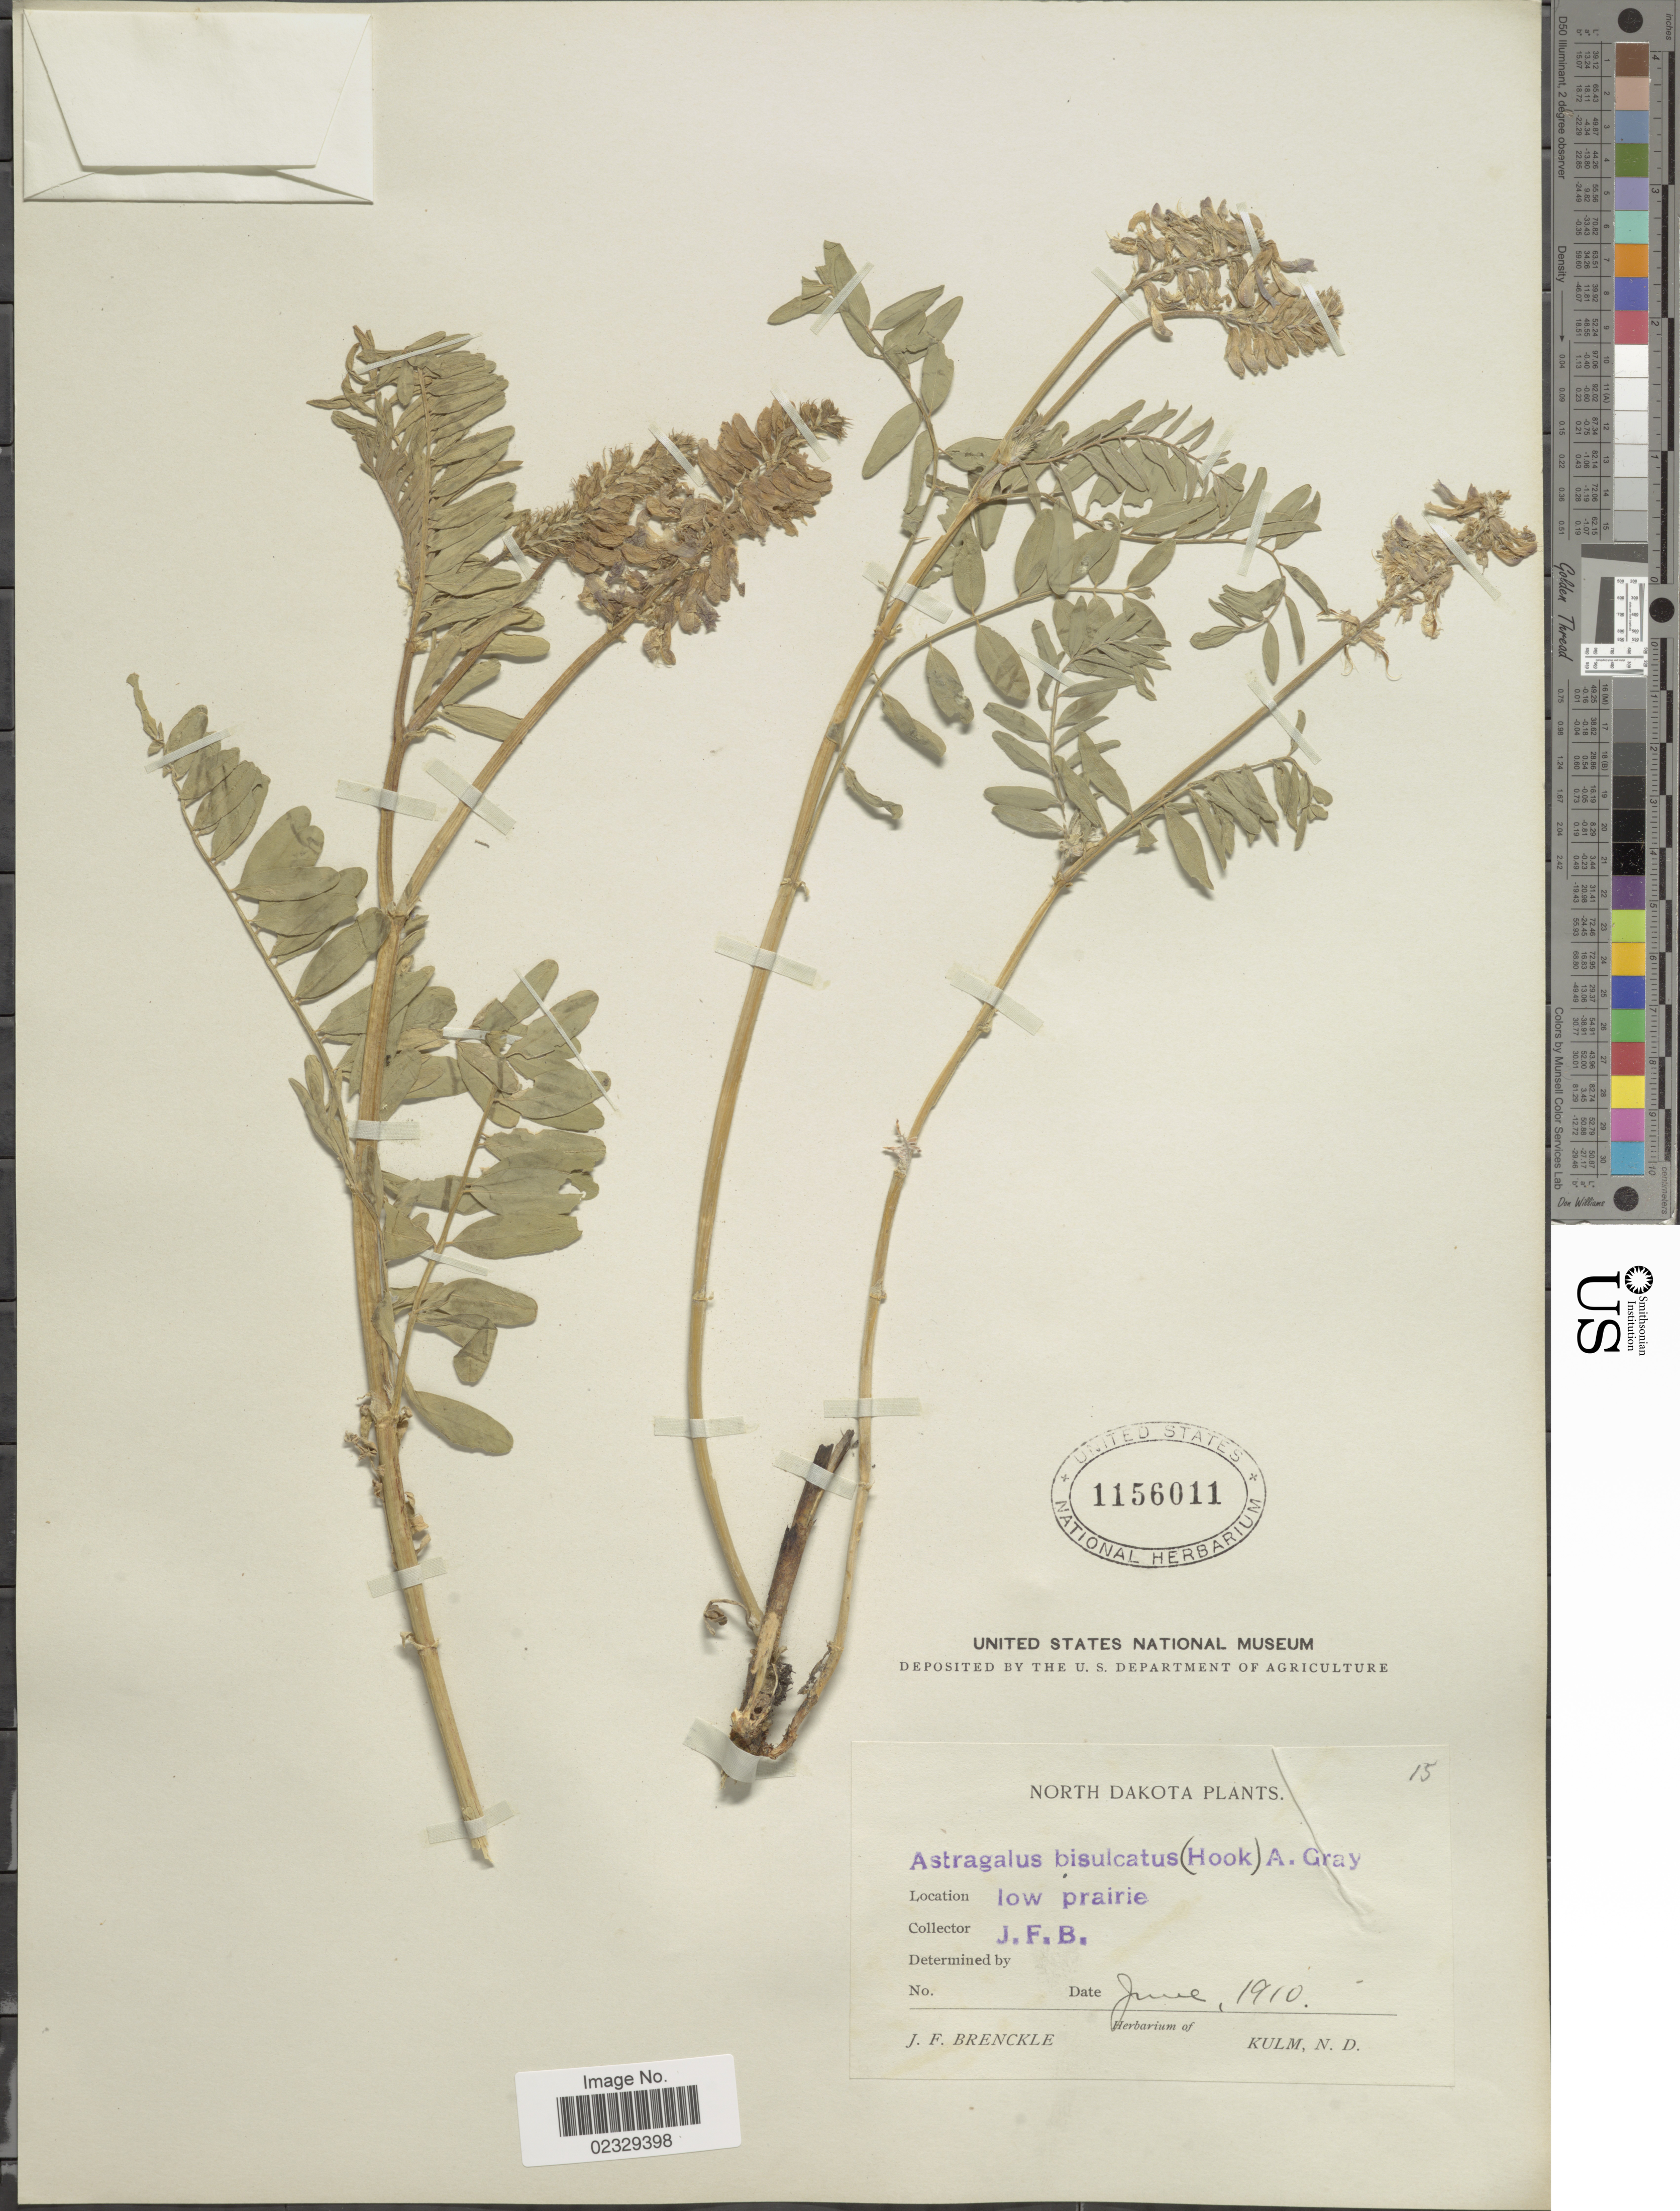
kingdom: Plantae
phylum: Tracheophyta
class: Magnoliopsida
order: Fabales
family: Fabaceae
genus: Astragalus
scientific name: Astragalus bisulcatus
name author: (Hook.) A. Gray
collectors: J. Brenckle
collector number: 15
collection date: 1910-06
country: United States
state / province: North Dakota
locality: Low prairie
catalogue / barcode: US 1156011